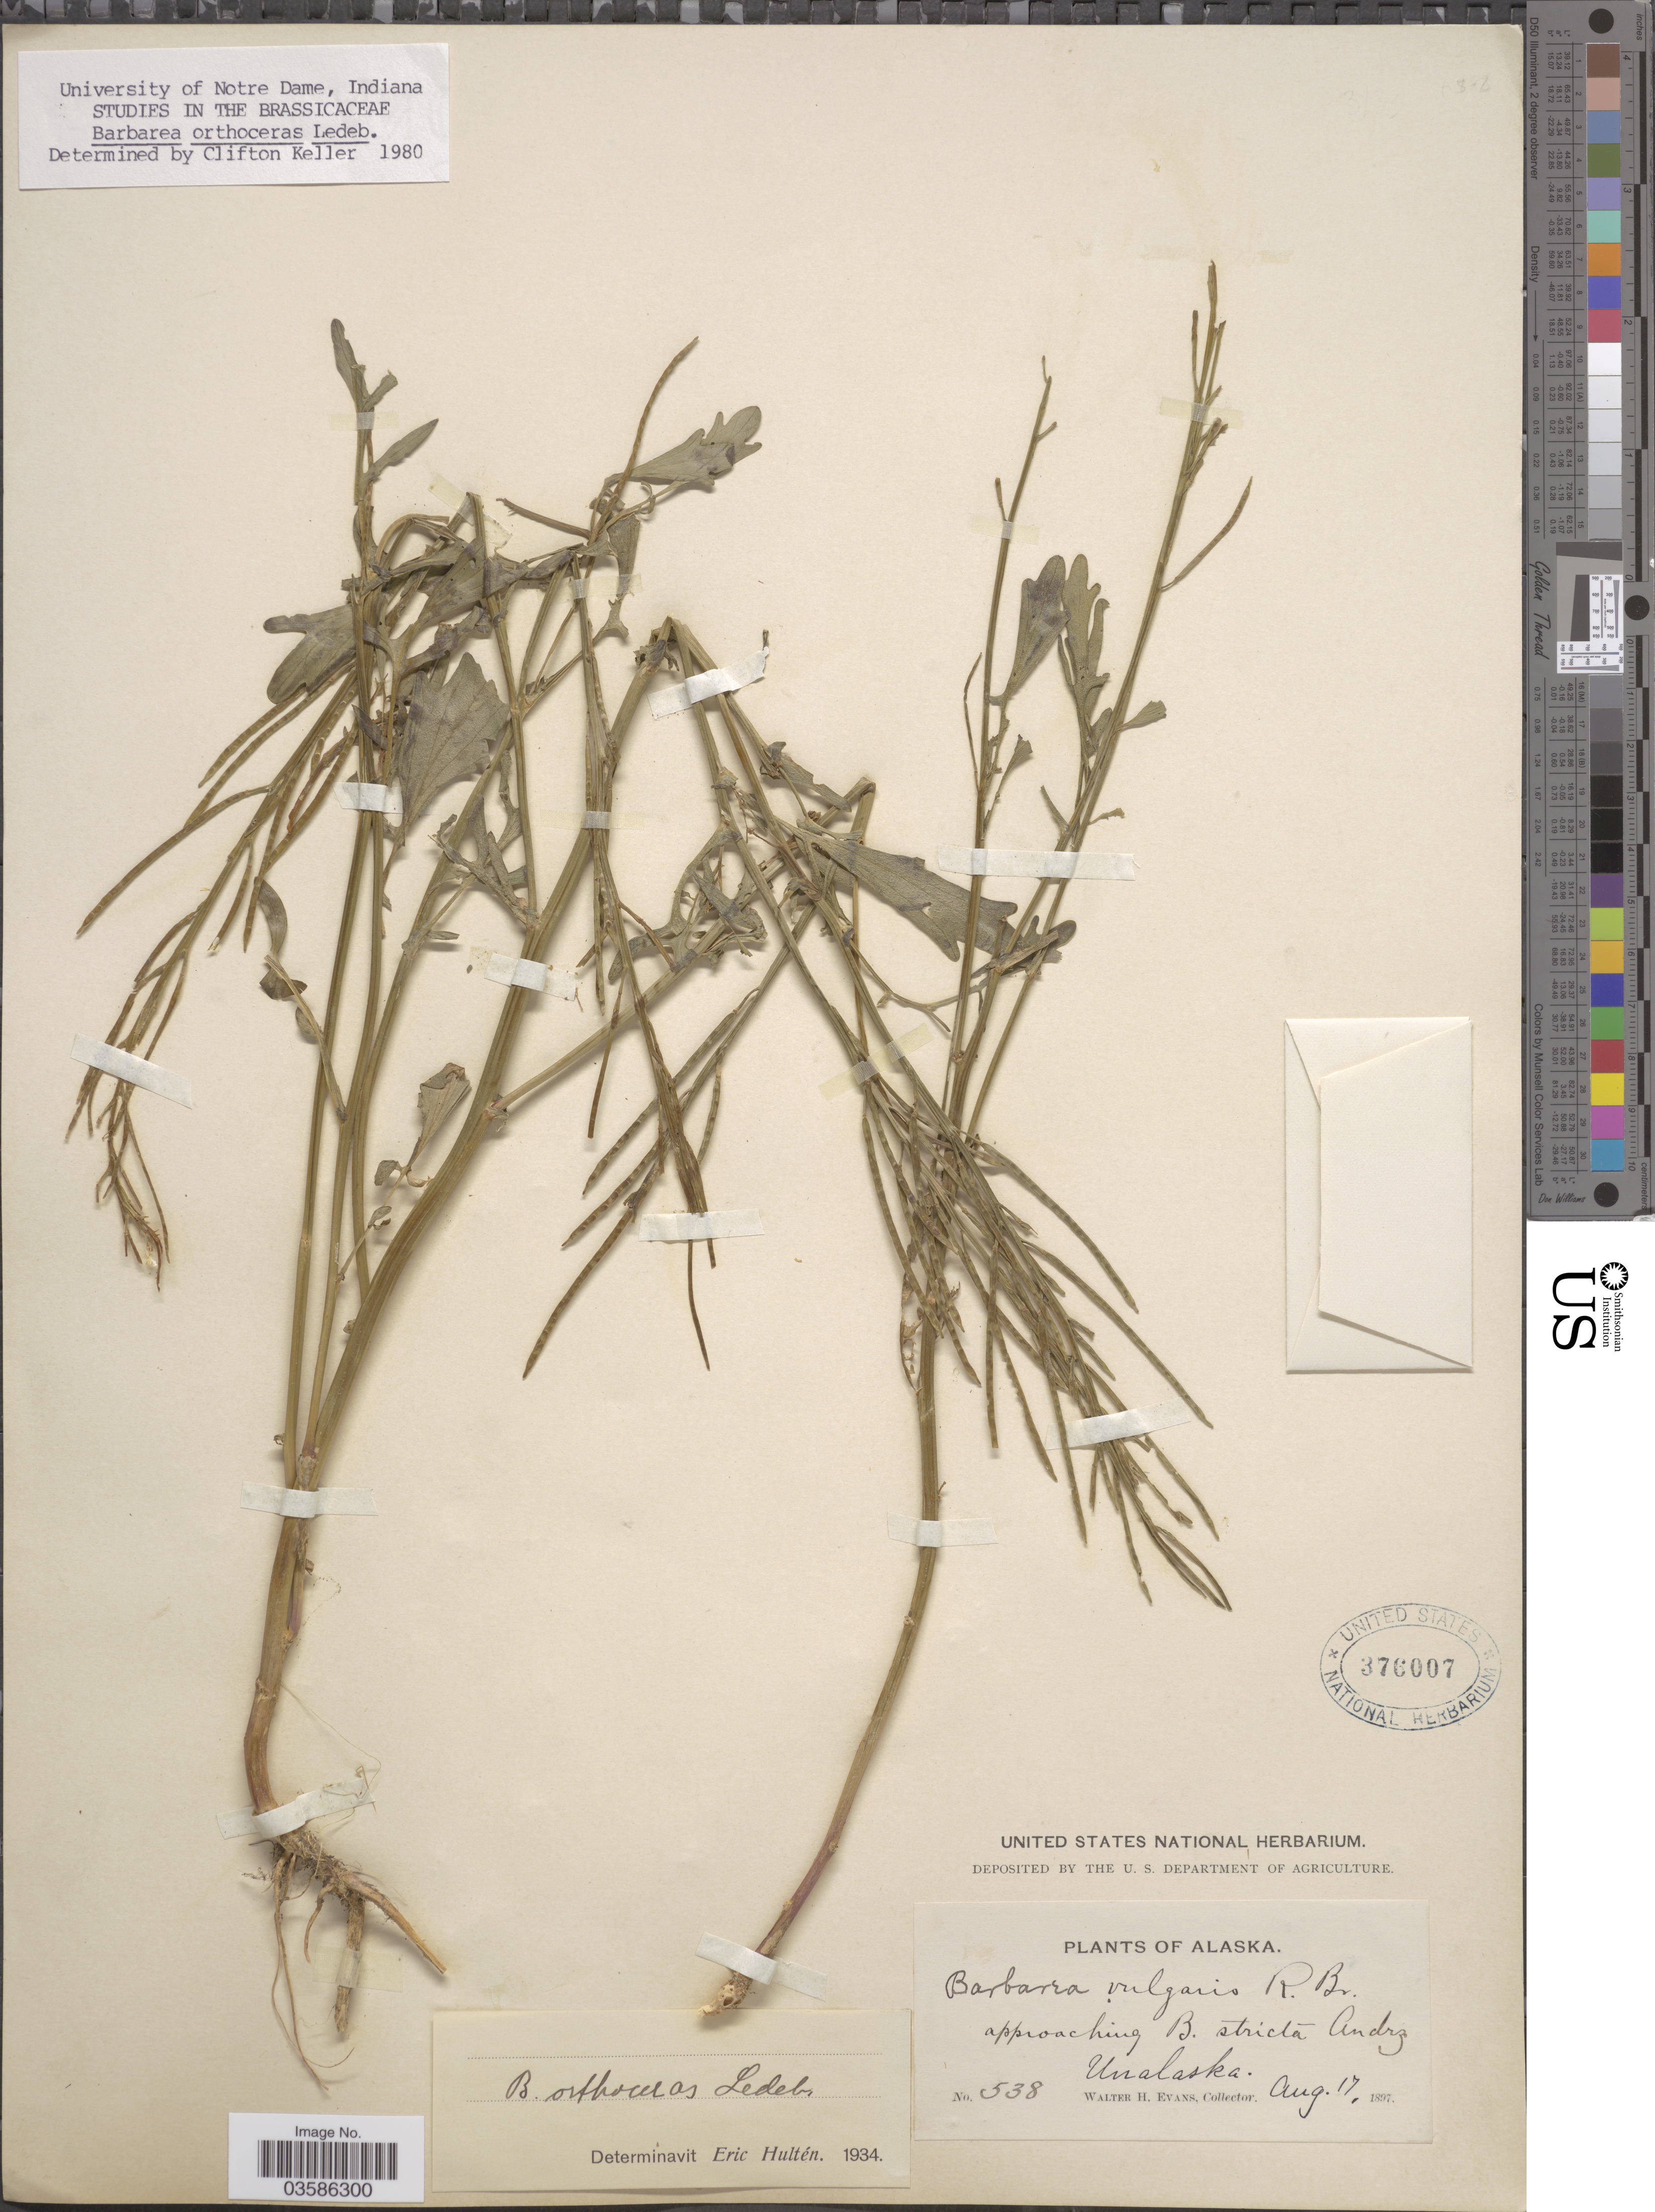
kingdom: Plantae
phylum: Tracheophyta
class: Magnoliopsida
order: Brassicales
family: Brassicaceae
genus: Barbarea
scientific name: Barbarea orthoceras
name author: Ledeb.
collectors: W. H. Evans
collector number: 538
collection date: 1897-08-17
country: United States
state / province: Alaska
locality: Unalaska.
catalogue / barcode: US 376007